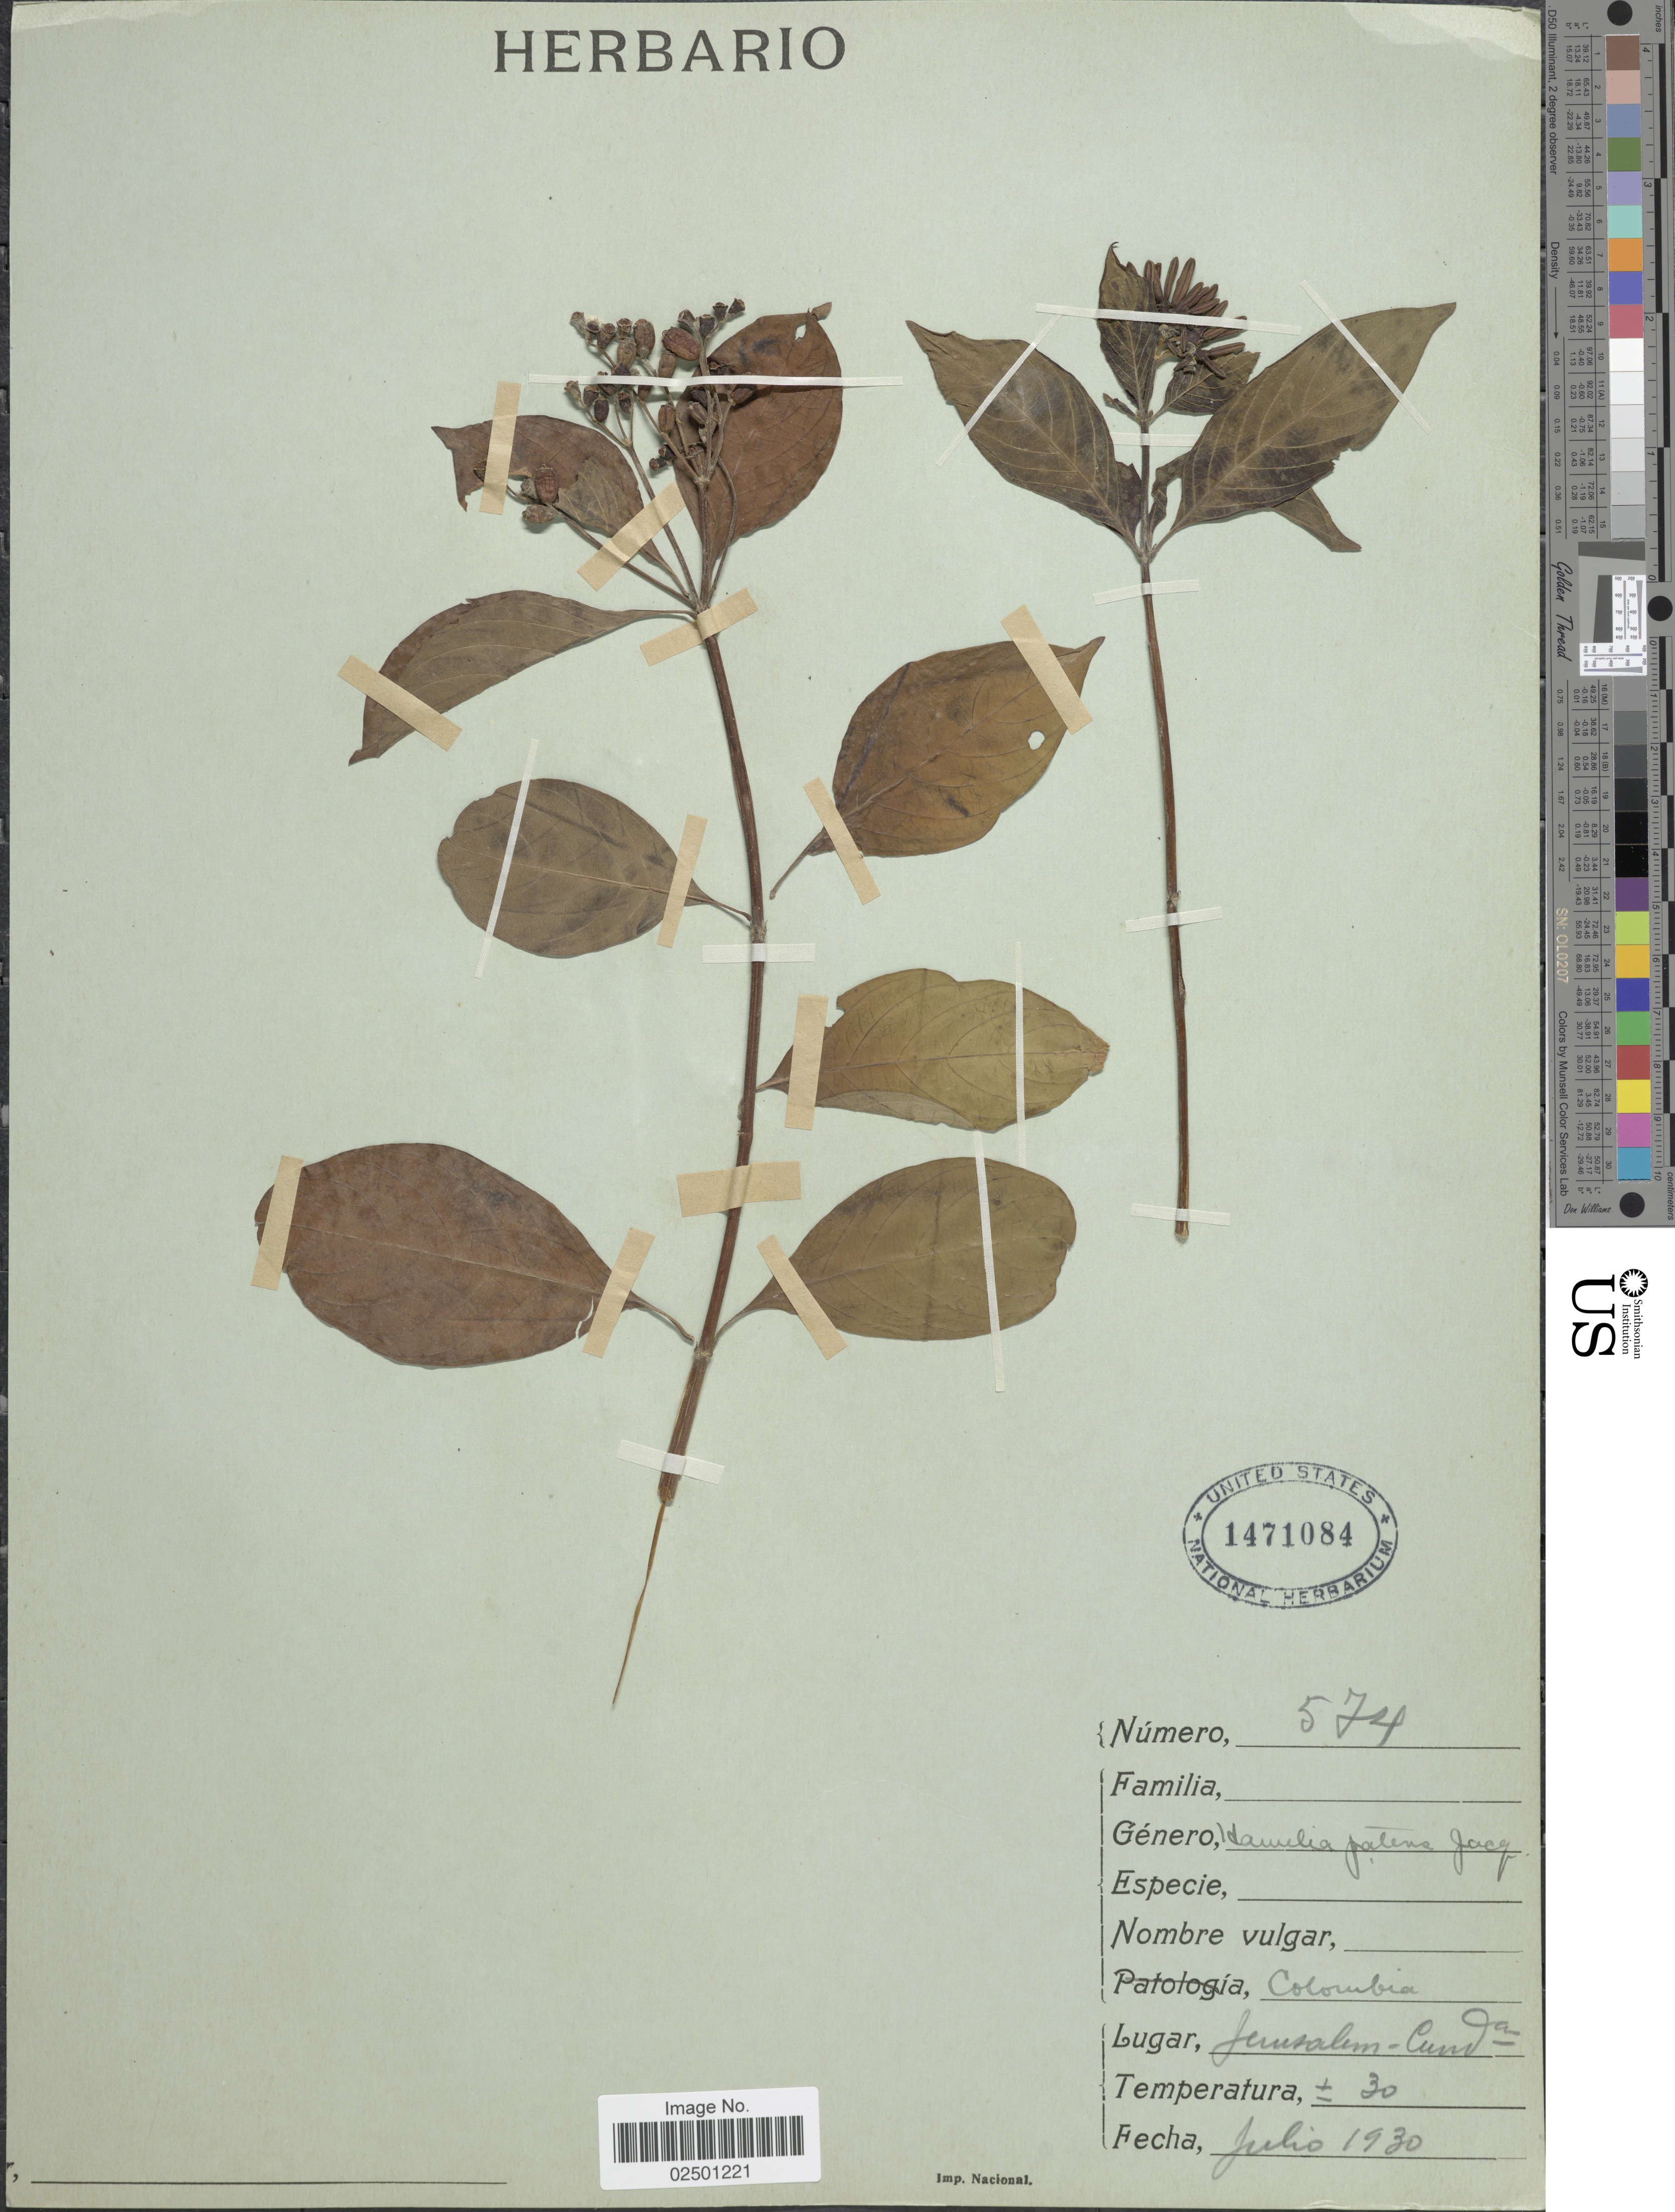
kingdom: Plantae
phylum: Tracheophyta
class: Magnoliopsida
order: Gentianales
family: Rubiaceae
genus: Hamelia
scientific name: Hamelia patens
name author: Jacq.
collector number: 574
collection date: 1930-07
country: Colombia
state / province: Cundinamarca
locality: Jerusalén- Cunda.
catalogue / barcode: US 1471084